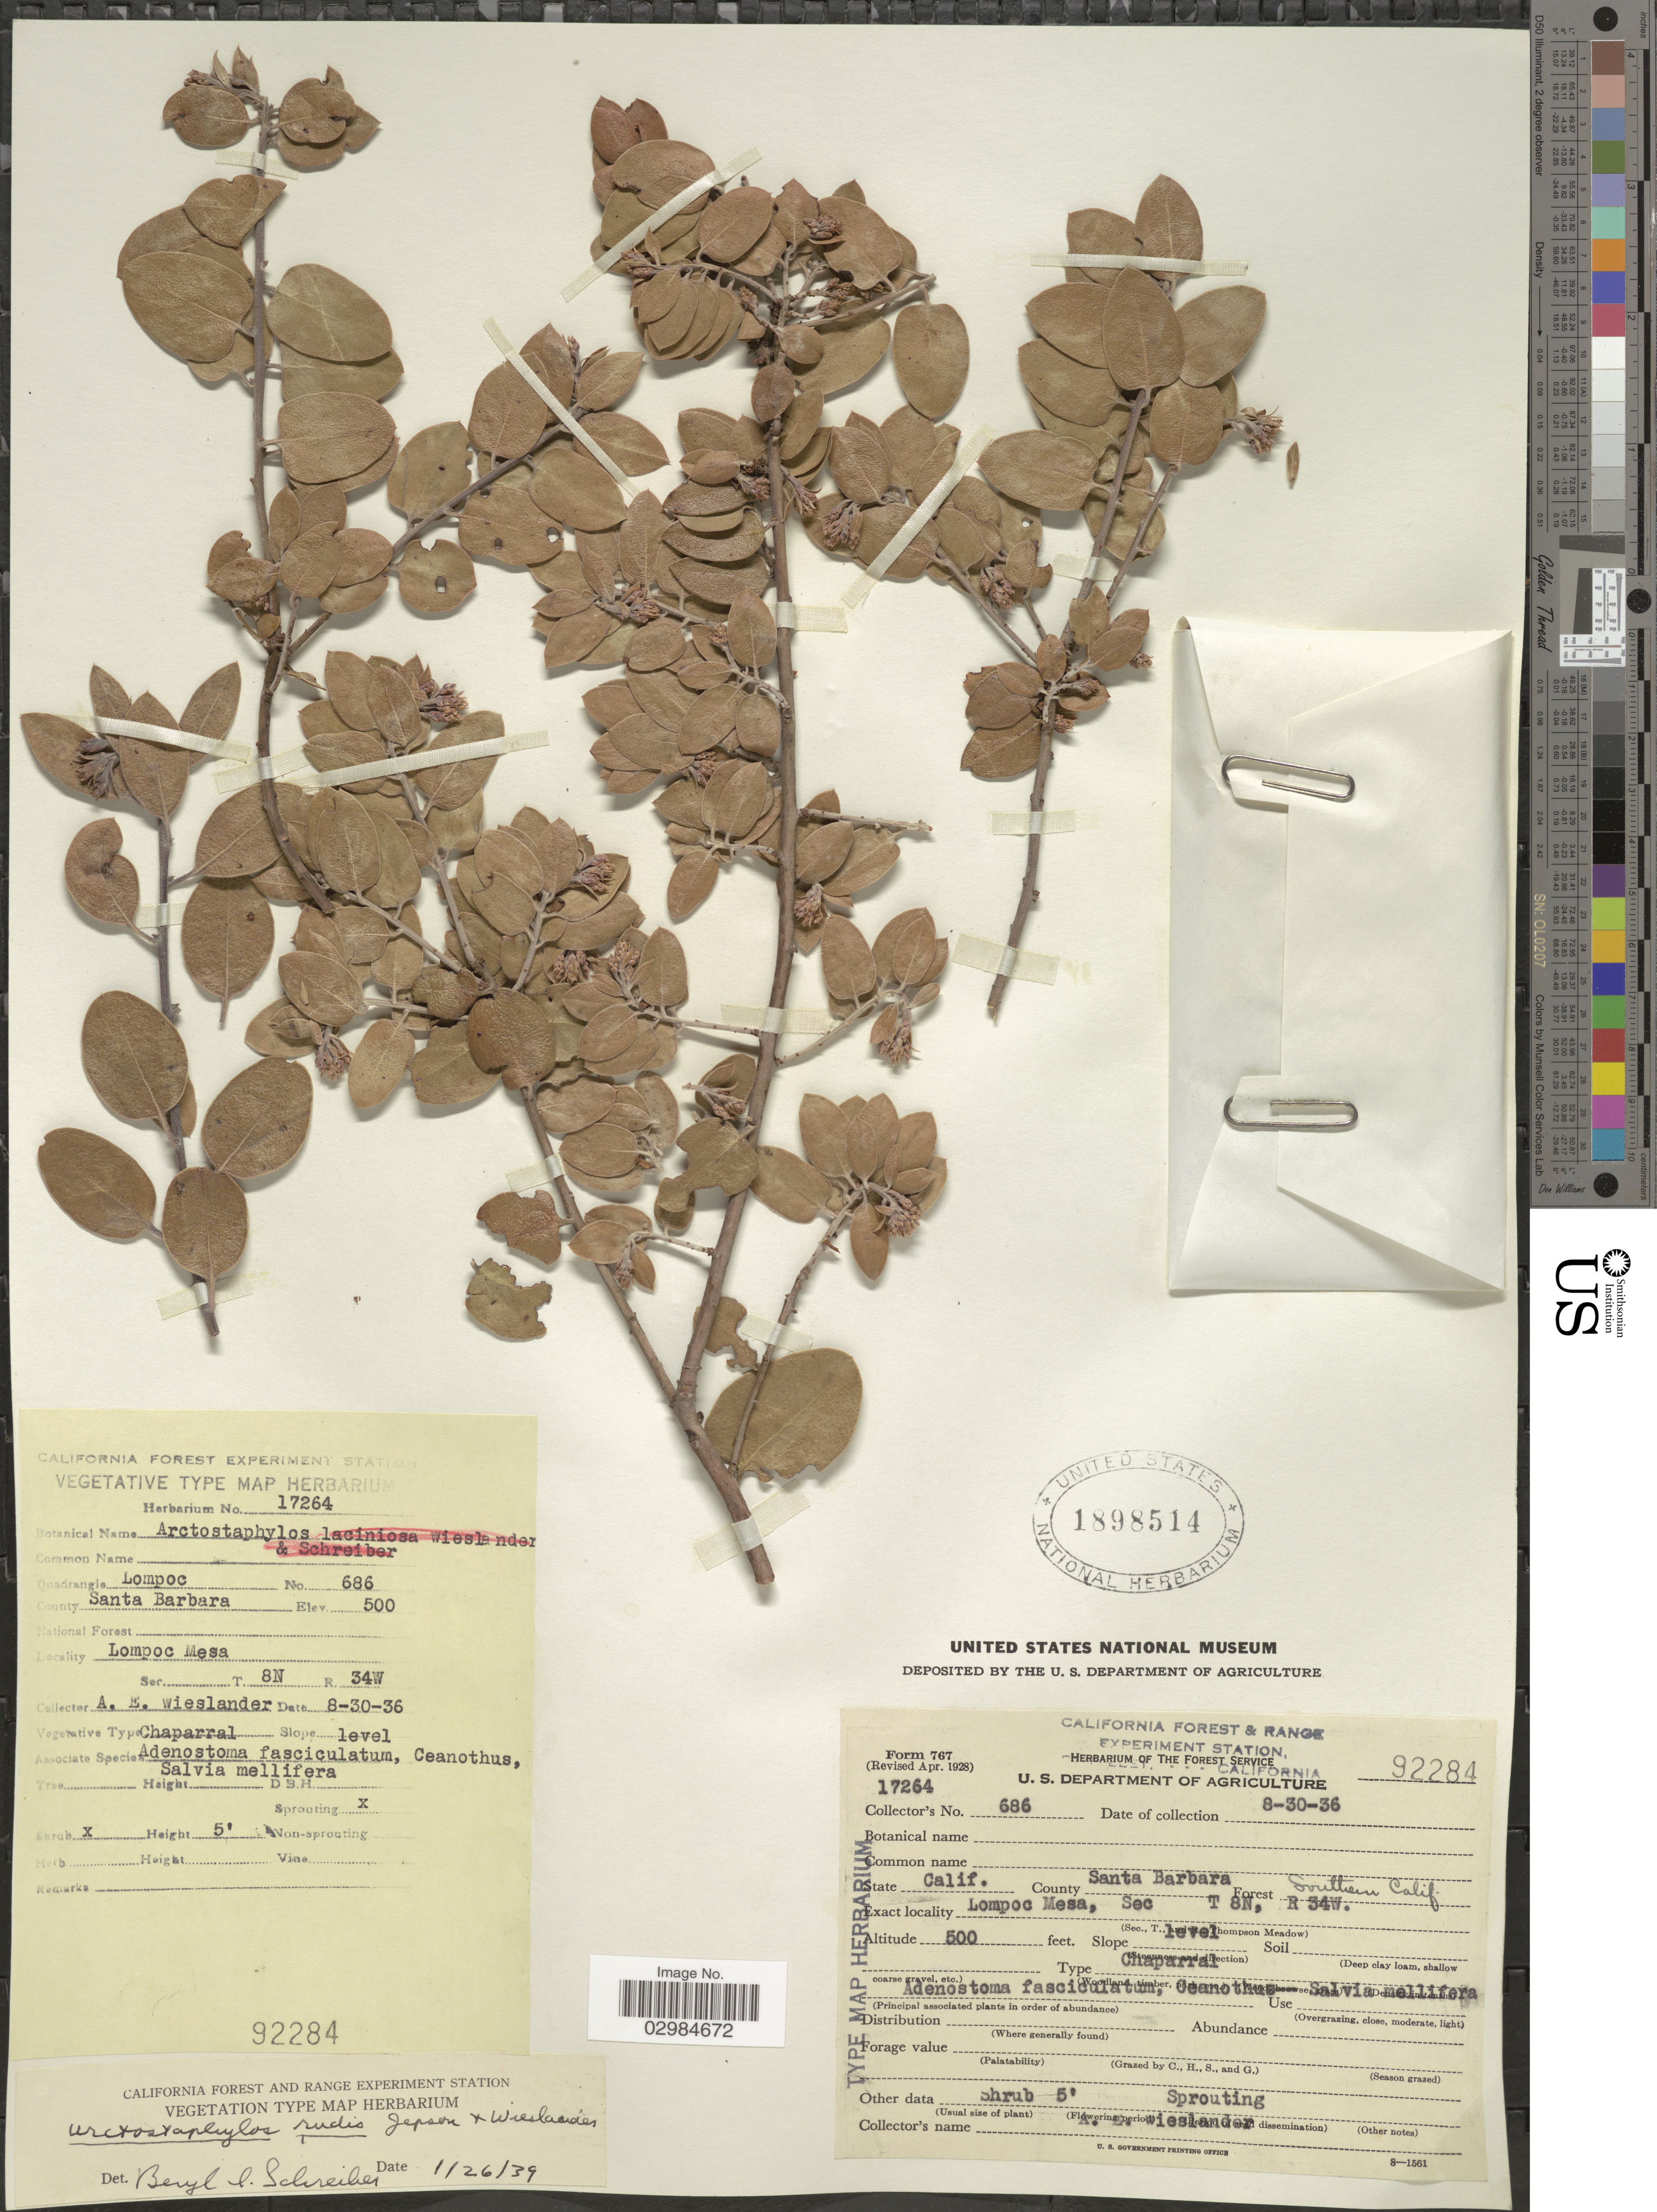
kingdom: Plantae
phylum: Tracheophyta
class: Magnoliopsida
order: Ericales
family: Ericaceae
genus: Arctostaphylos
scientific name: Arctostaphylos rudis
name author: Jeps. & Wiesl.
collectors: A. E. Wieslander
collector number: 686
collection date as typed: Transcribed d/m/y: 30/8/36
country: United States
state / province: California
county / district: Santa Barbara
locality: Lompoc. County Santa Barbara. Southern Calif. Lompoc Mesa, T8N, R34W.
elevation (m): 152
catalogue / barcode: US 1898514